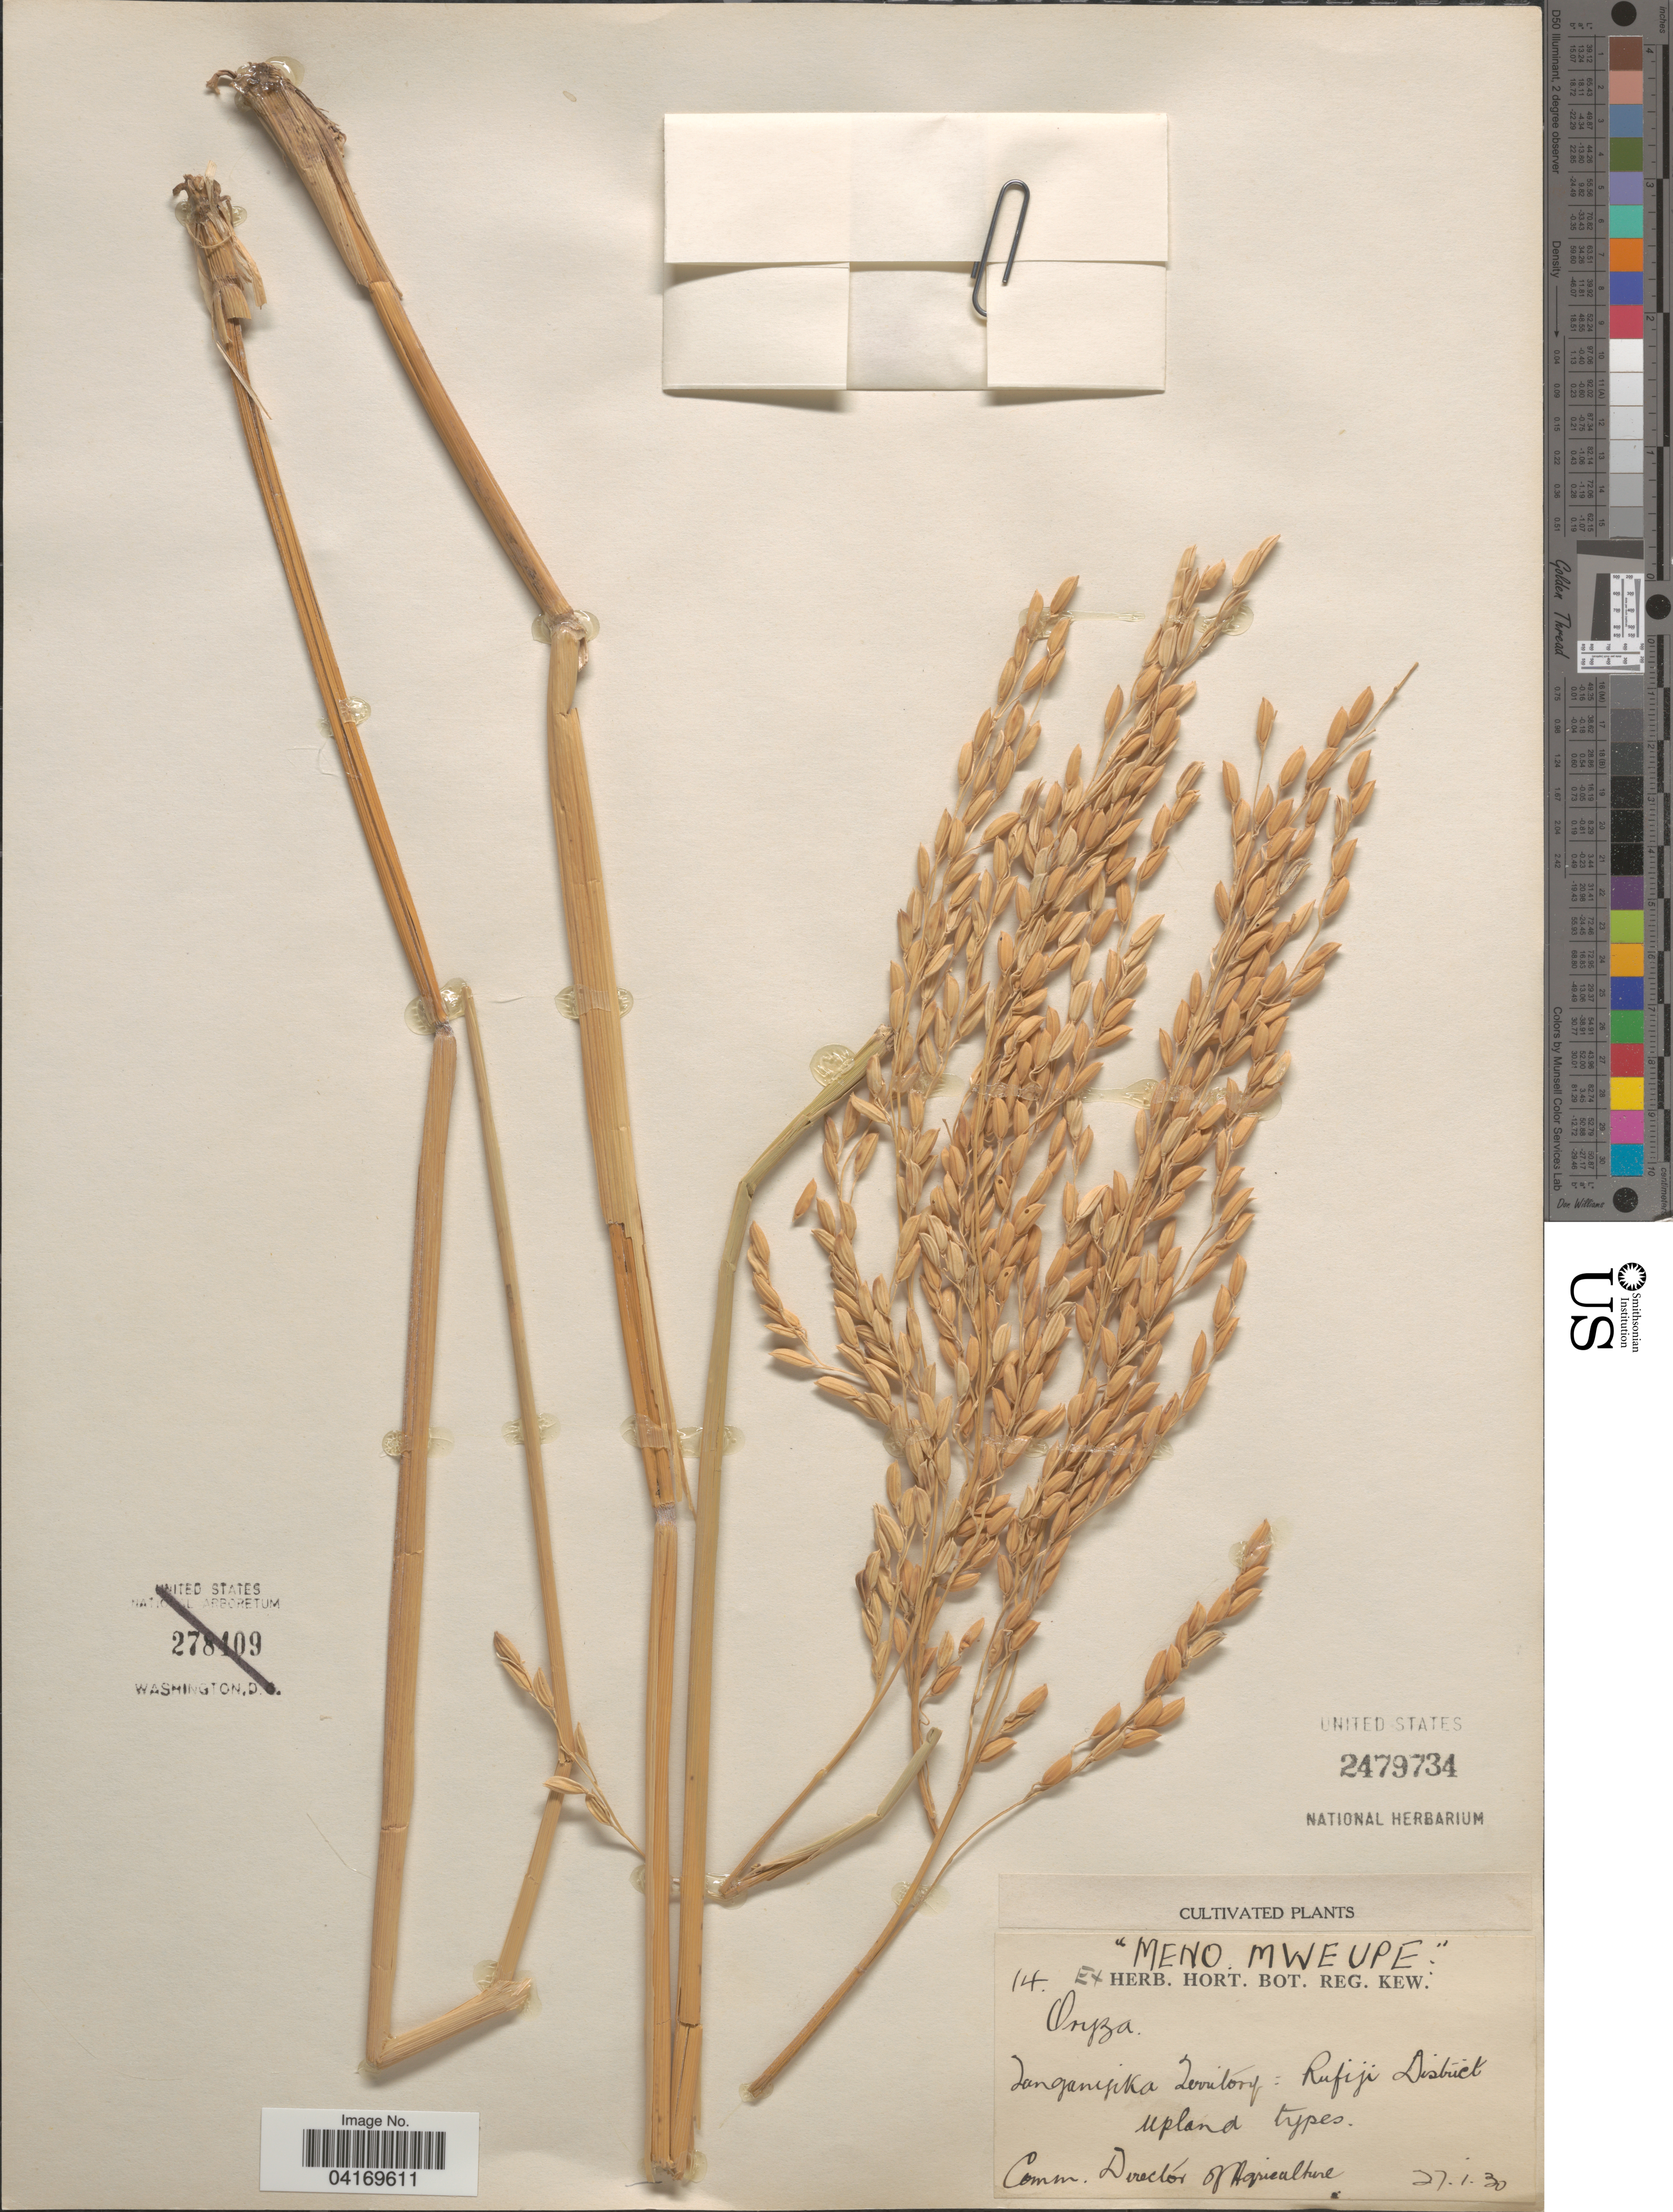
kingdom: Plantae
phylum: Tracheophyta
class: Liliopsida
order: Poales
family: Poaceae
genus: Oryza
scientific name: Oryza sp.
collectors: ex herb. Hort. Reg. Kew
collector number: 14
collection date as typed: Transcribed d/m/y: 27/1/30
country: Tanzania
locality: Tanganyika Territory: Rufiji District.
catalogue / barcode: US 2479734